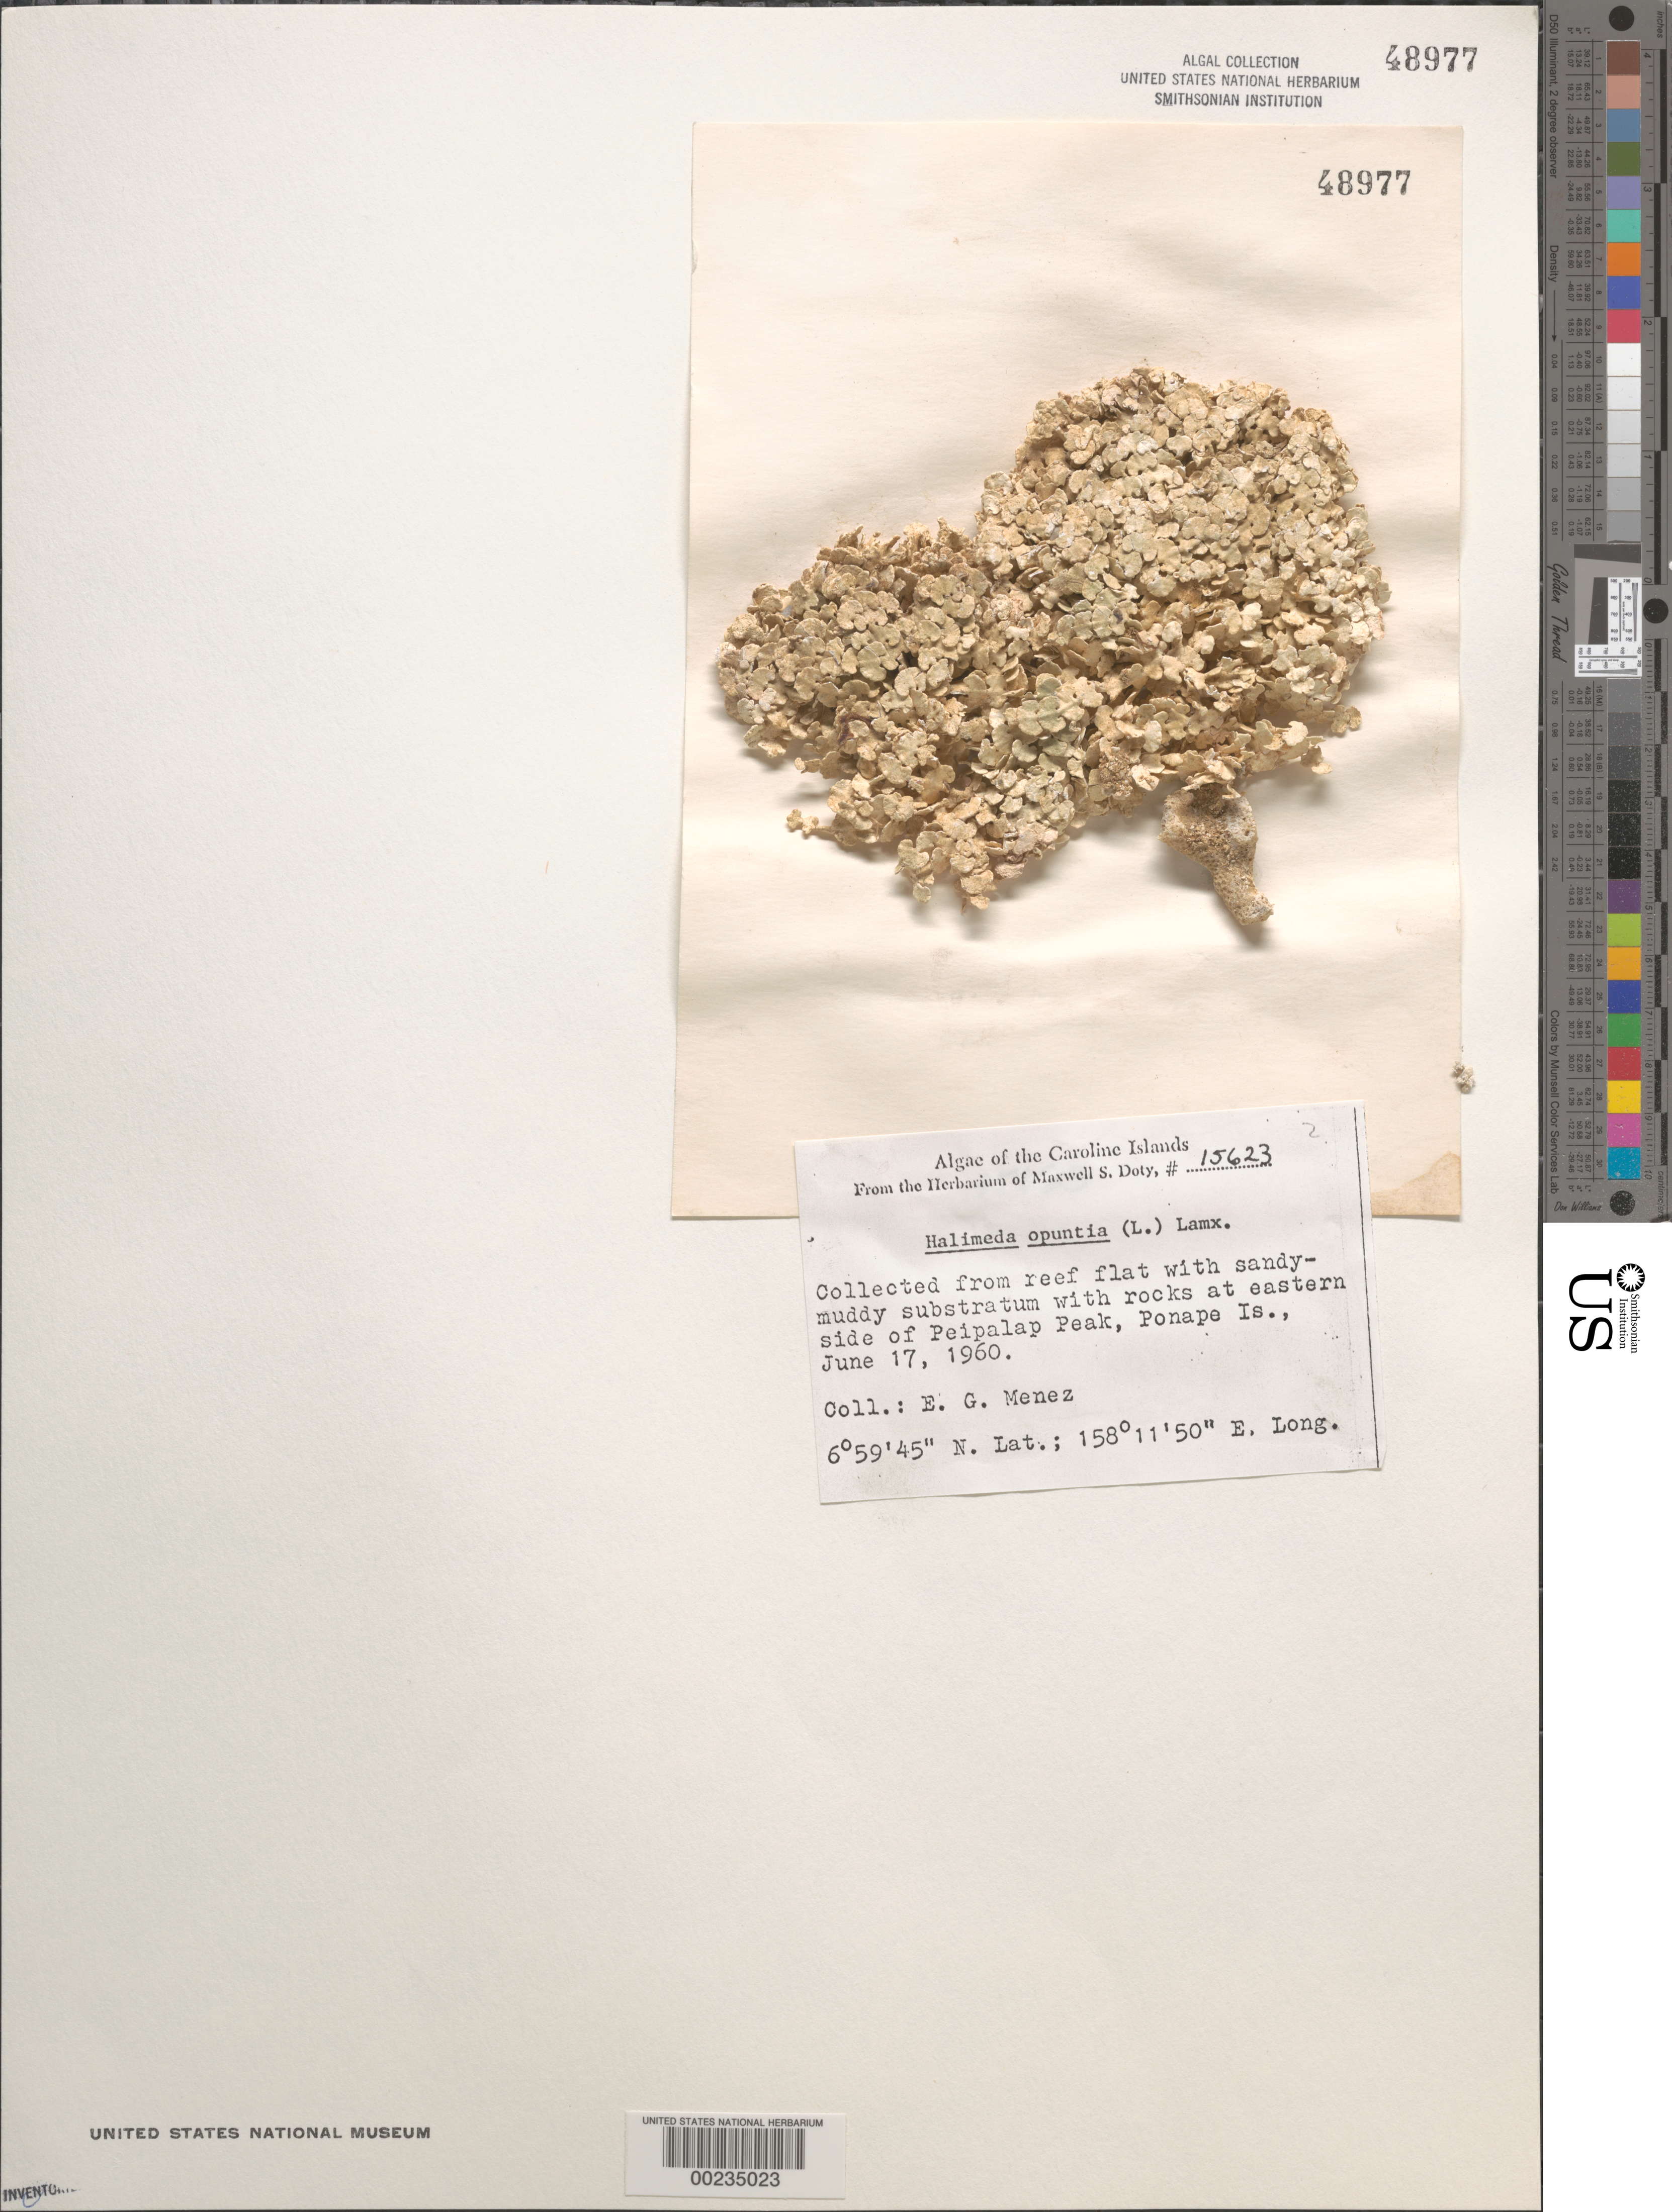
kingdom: Plantae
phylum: Chlorophyta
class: Ulvophyceae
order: Bryopsidales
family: Halimedaceae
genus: Halimeda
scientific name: Halimeda opuntia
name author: (L.) J.V.Lamouroux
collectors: Meñez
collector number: MSD 15623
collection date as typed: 17 Jun 1960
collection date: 1960-06-17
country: Micronesia, Federated States of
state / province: Pohnpei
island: Pohnpei [Ponape]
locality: Peipalap Peak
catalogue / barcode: US 48977